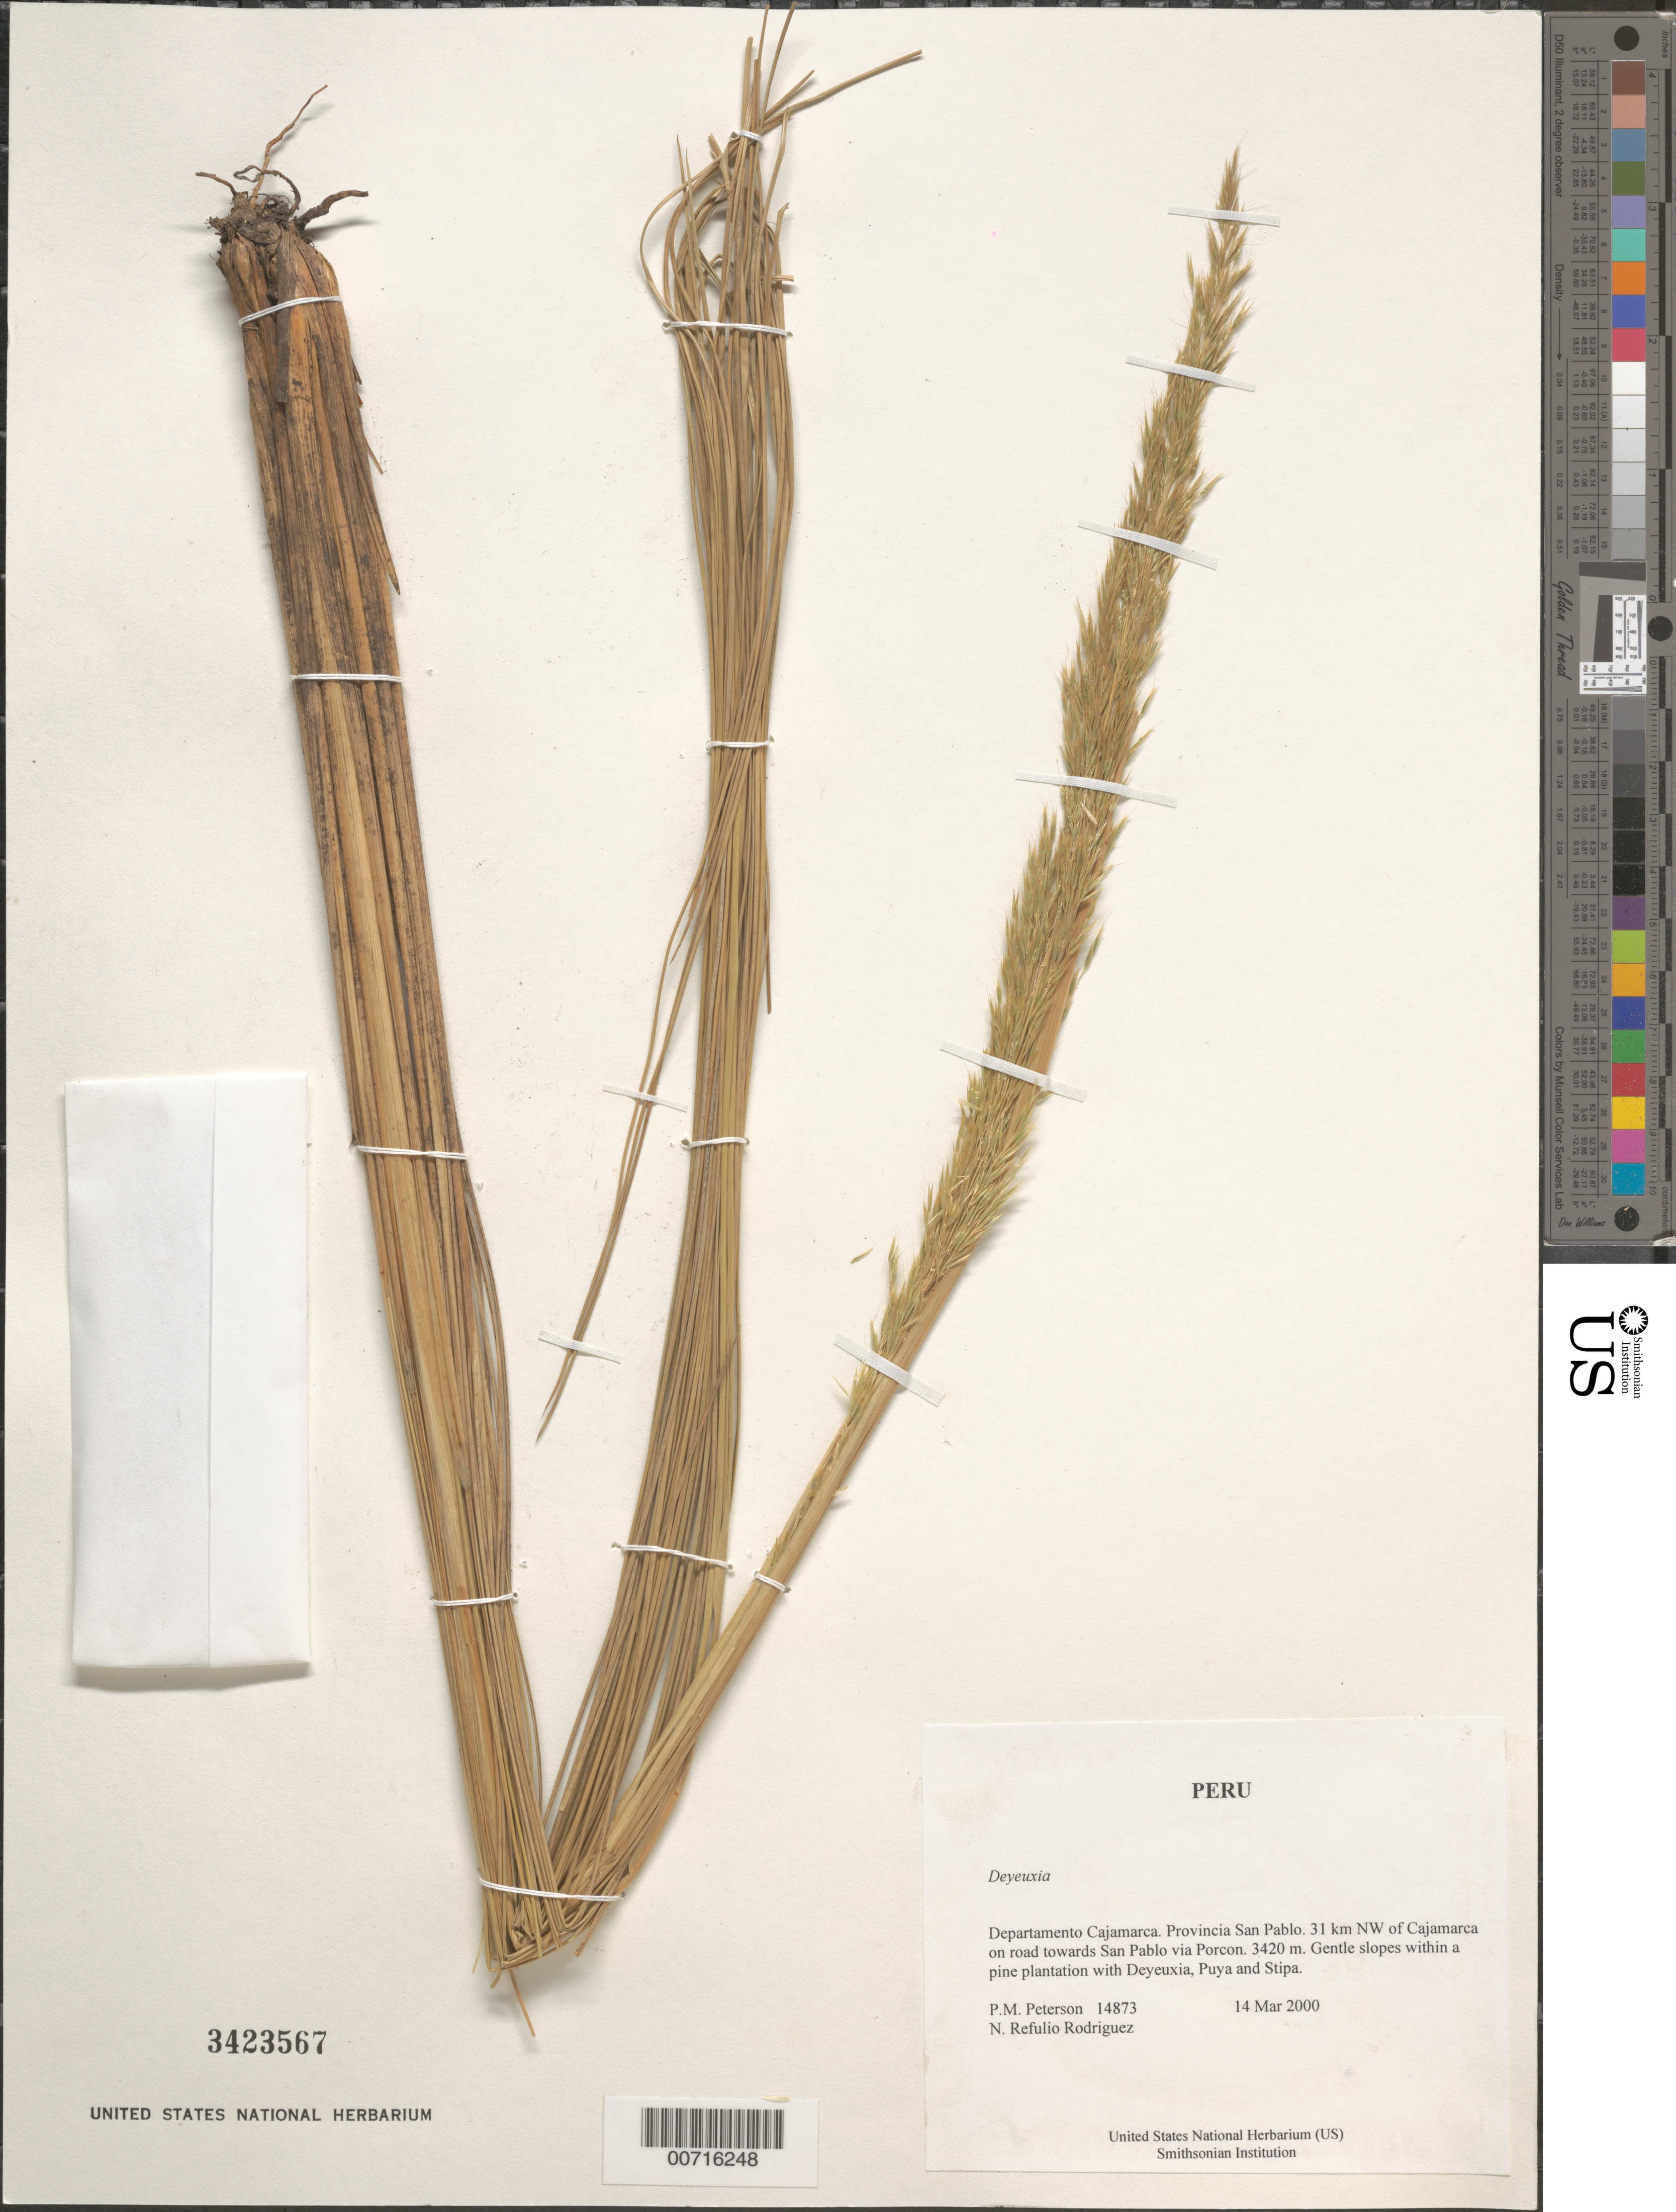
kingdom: Plantae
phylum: Tracheophyta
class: Liliopsida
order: Poales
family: Poaceae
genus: Calamagrostis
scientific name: Calamagrostis sp.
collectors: P. M. Peterson & N. Refulio-Rodríguez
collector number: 14873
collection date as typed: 14 Mar 2000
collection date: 2000-03-14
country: Peru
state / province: Cajamarca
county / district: San Pablo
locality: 31 km NW of Cajamarca on road towards San Pablo via Porcon.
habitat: Gentle slopes within a pine plantation with Deyeuxia, Puya and Stipa.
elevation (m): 3420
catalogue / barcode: US 3423567